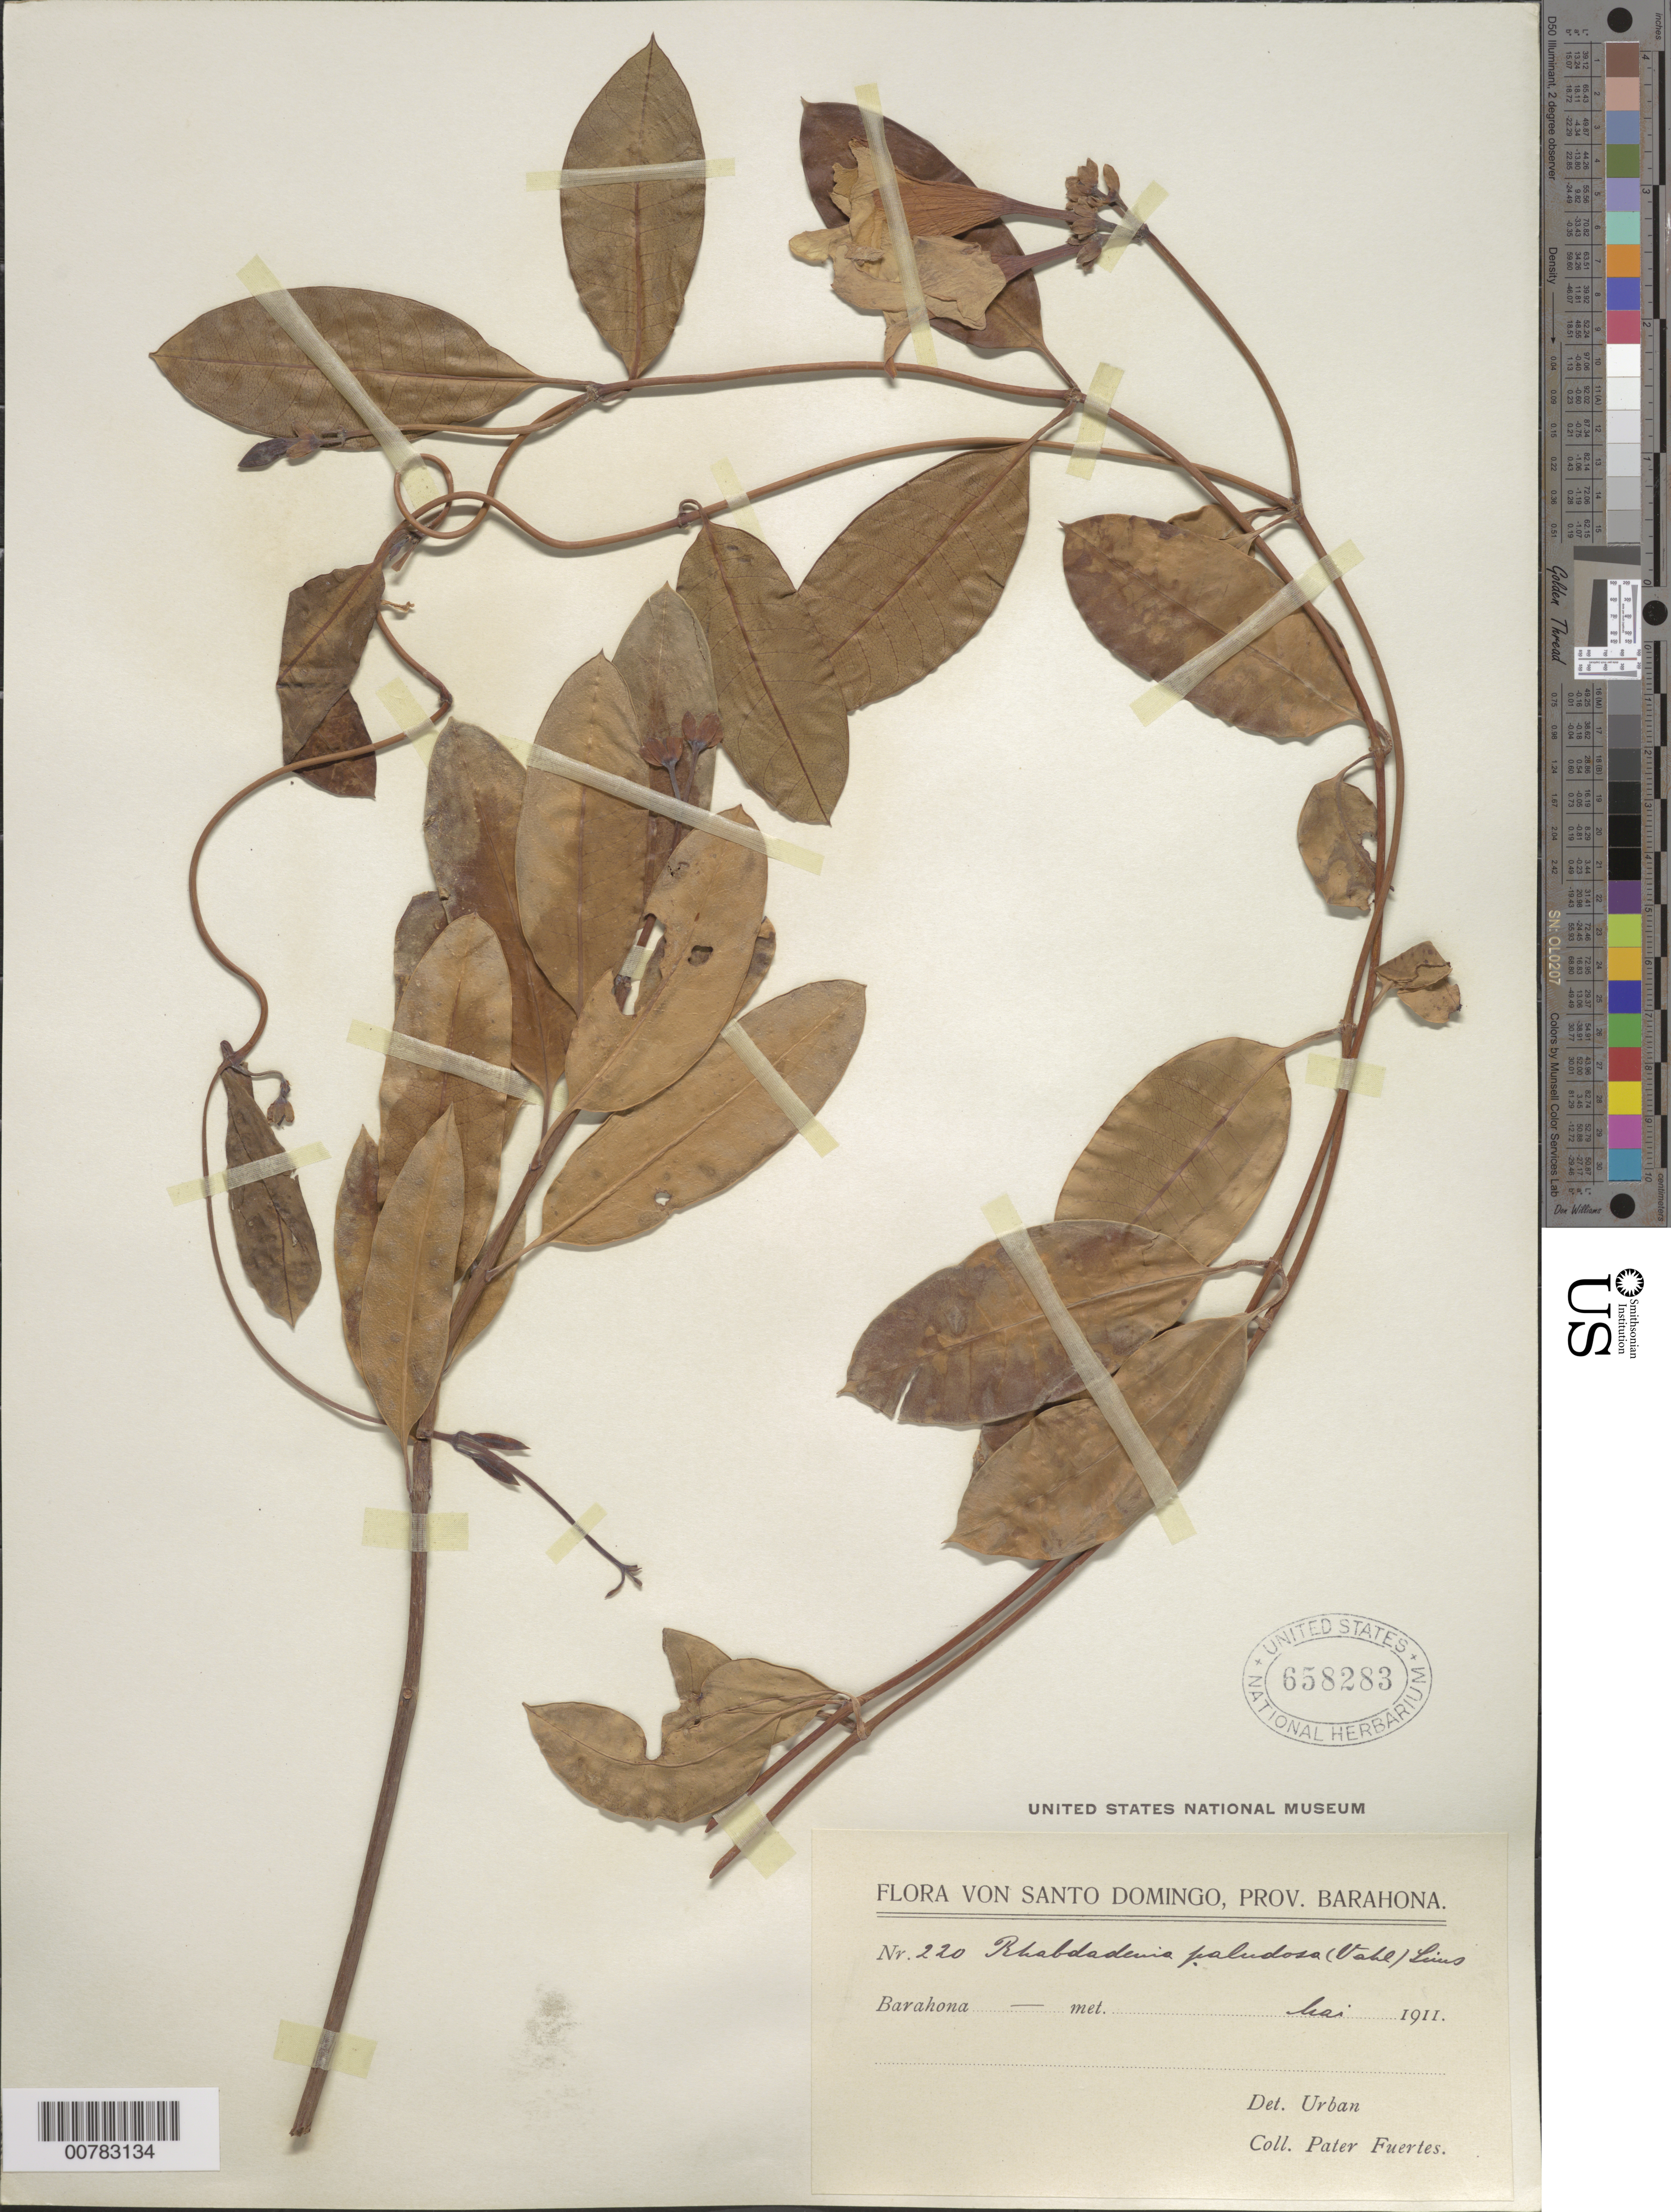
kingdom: Plantae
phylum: Tracheophyta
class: Magnoliopsida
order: Gentianales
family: Apocynaceae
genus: Rhabdadenia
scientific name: Rhabdadenia biflora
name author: (Jacq.) Müll. Arg.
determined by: Urban, Ignatz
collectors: M. D. Fuertes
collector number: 220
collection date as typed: Mar 1911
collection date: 1911-03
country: Dominican Republic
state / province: Barahona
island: Hispaniola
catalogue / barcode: US 658283